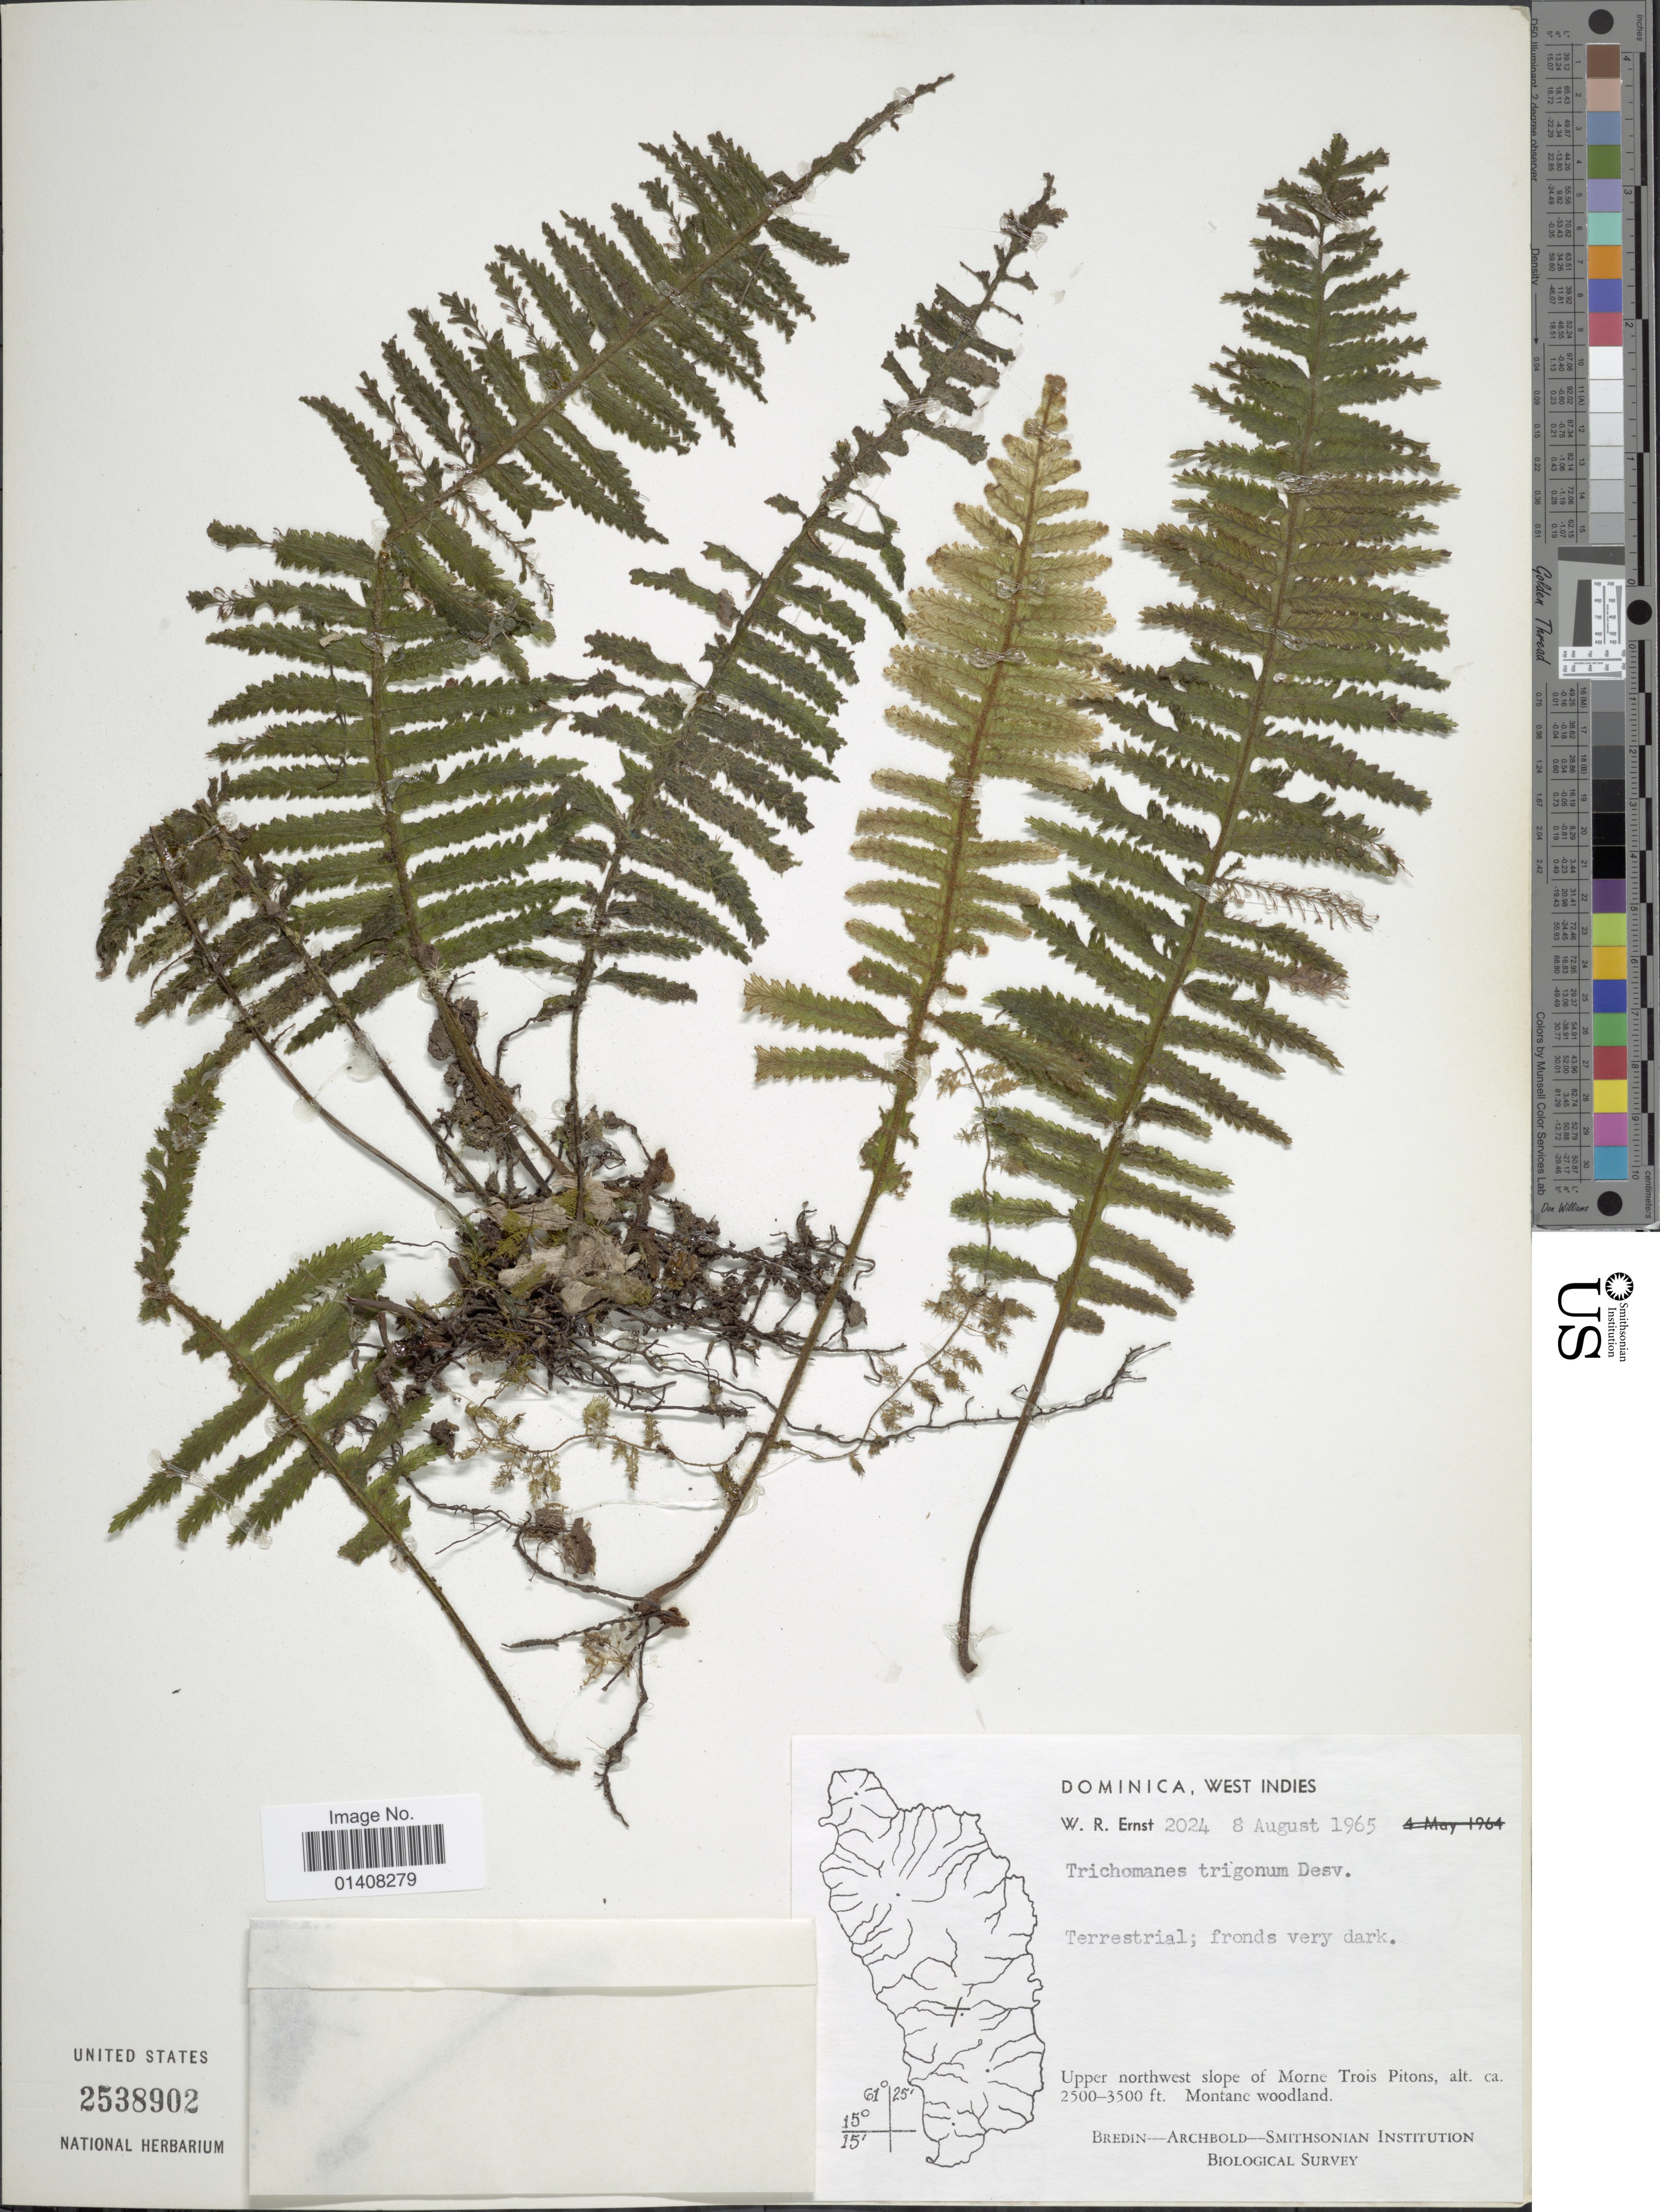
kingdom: Plantae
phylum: Tracheophyta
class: Polypodiopsida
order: Hymenophyllales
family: Hymenophyllaceae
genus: Trichomanes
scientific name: Trichomanes trigonum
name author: Desv.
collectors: W. R. Ernst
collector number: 2024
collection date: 1965-08-08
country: Dominica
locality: Dominica West Indies, Upper northwest slope of Morne Trois Pitons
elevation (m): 762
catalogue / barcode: US 2538902